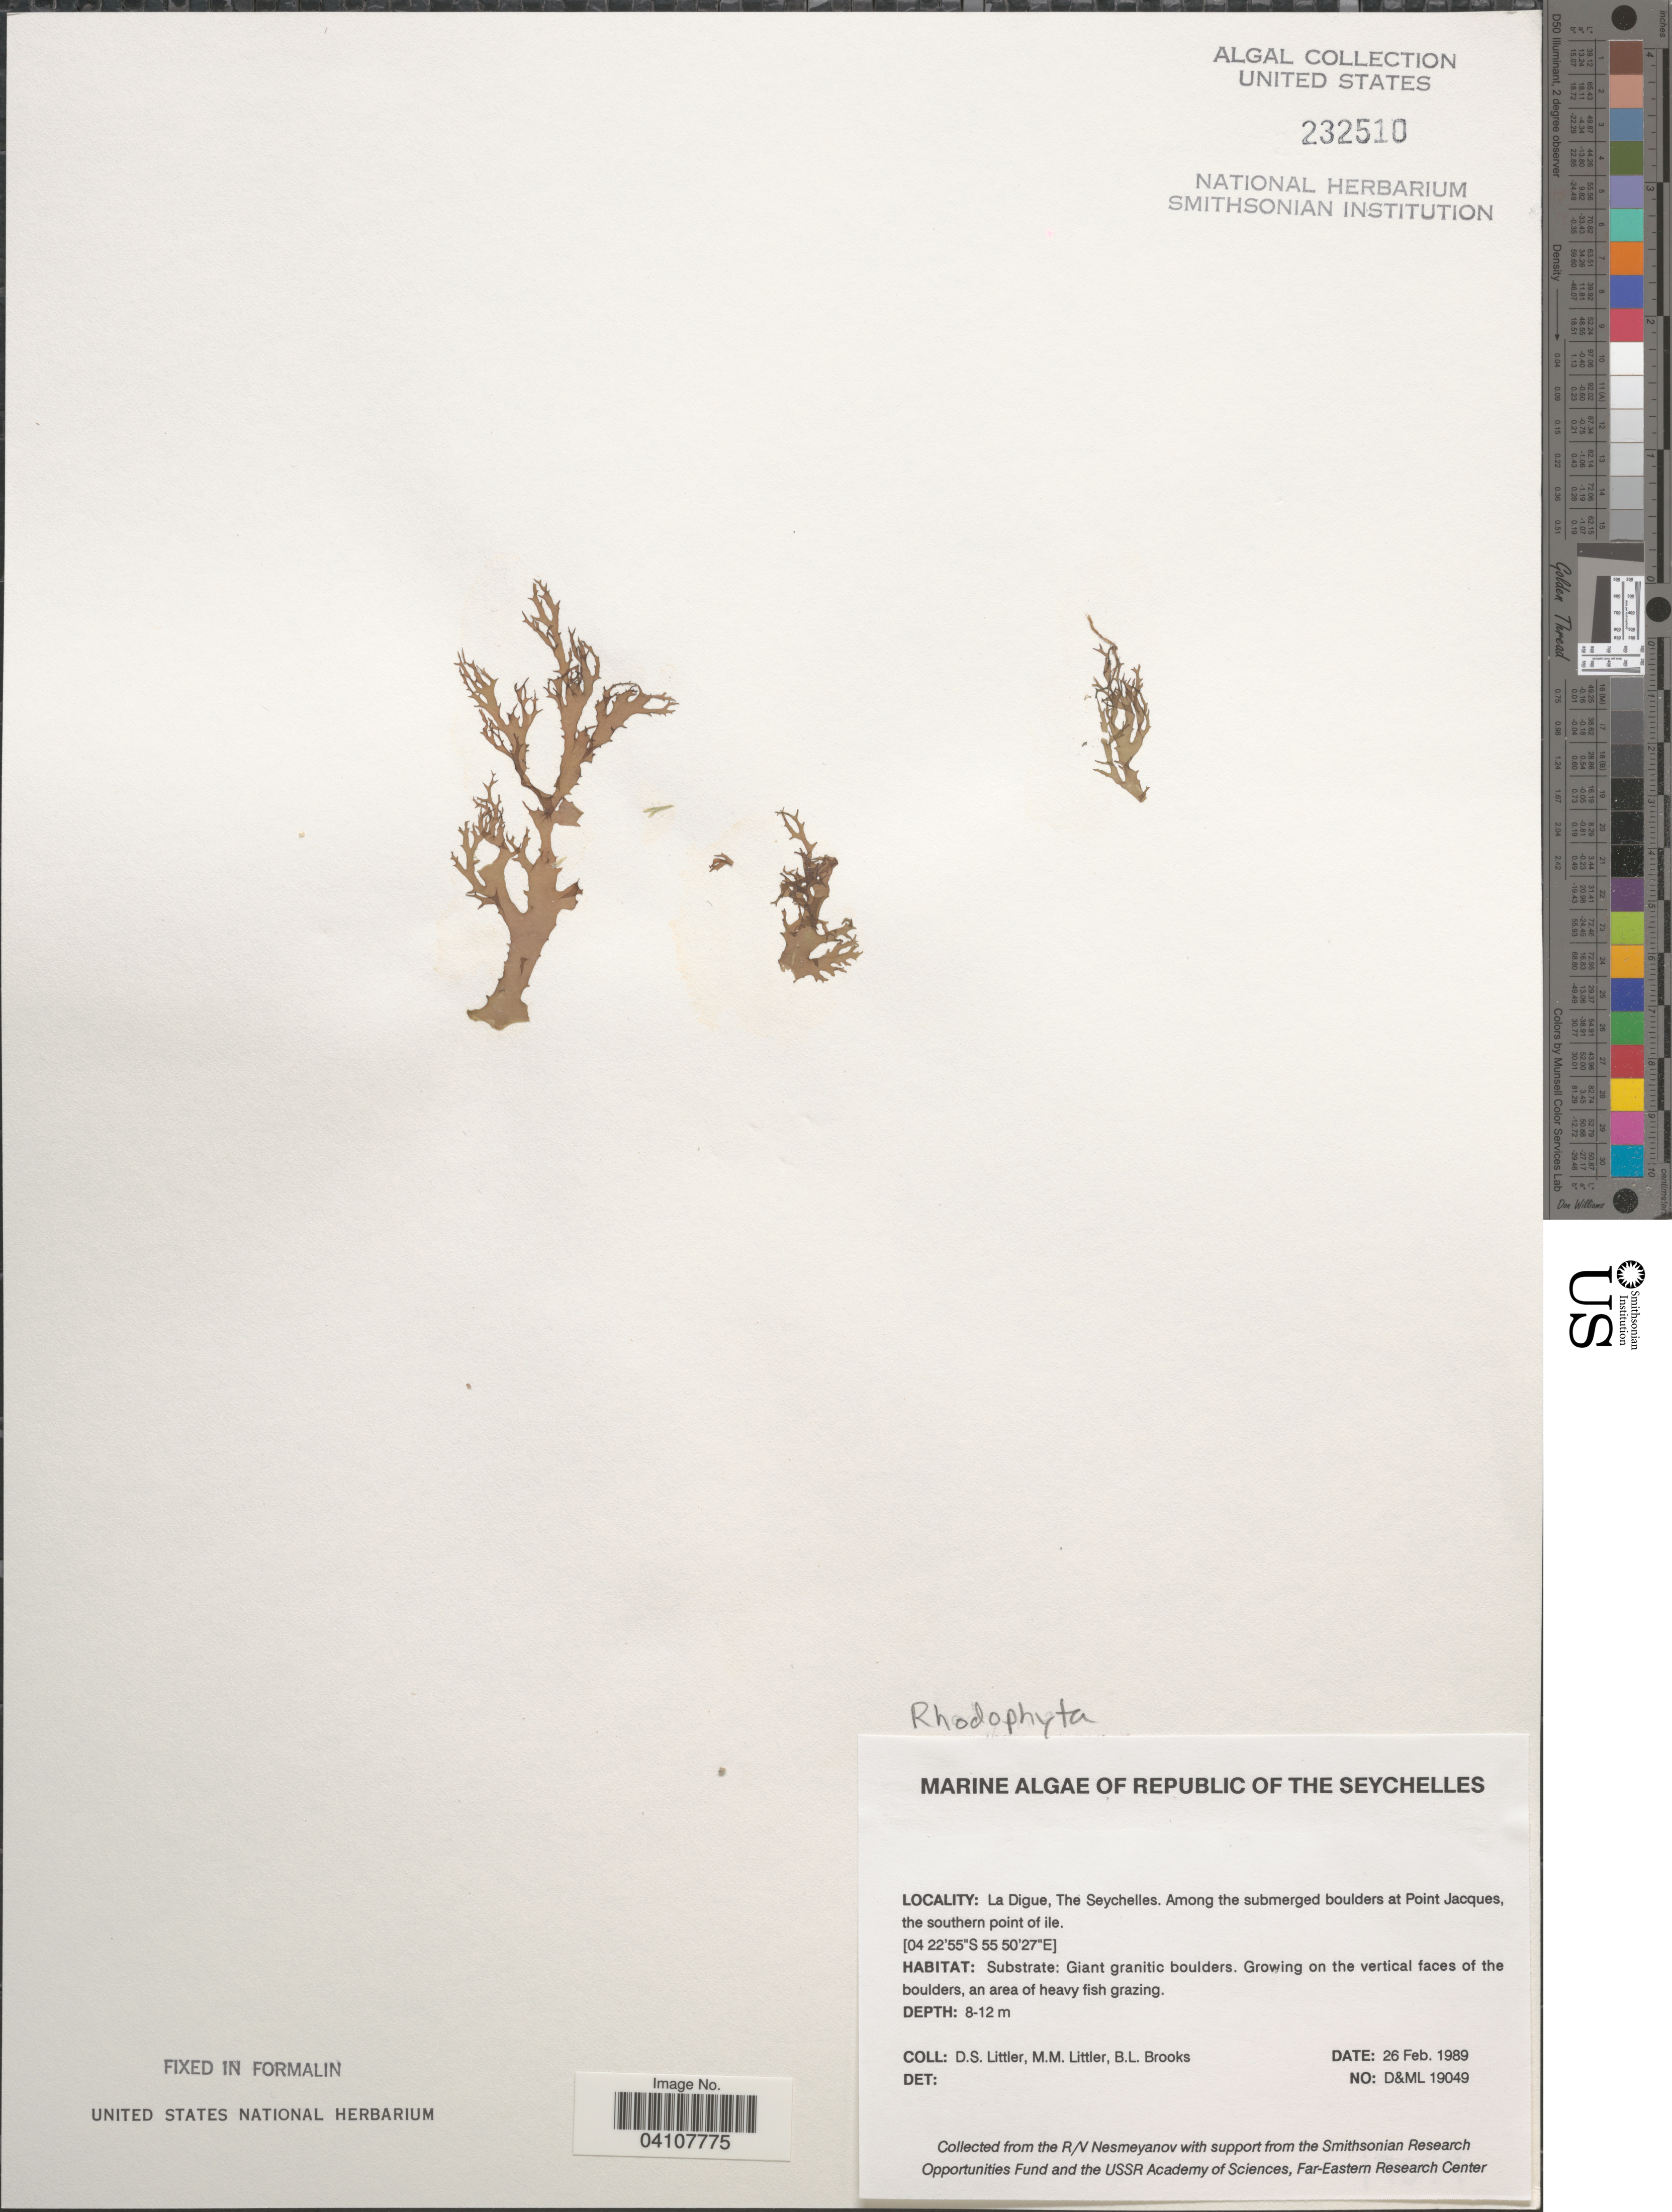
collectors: D. S. Littler & B. Brooks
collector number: D&ML19049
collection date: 1989-02-26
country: Seychelles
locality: Republic of the Seychelles. La Digue. Among the submerged boulders at Point Jacques, the southern point of ile.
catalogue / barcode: US 232510